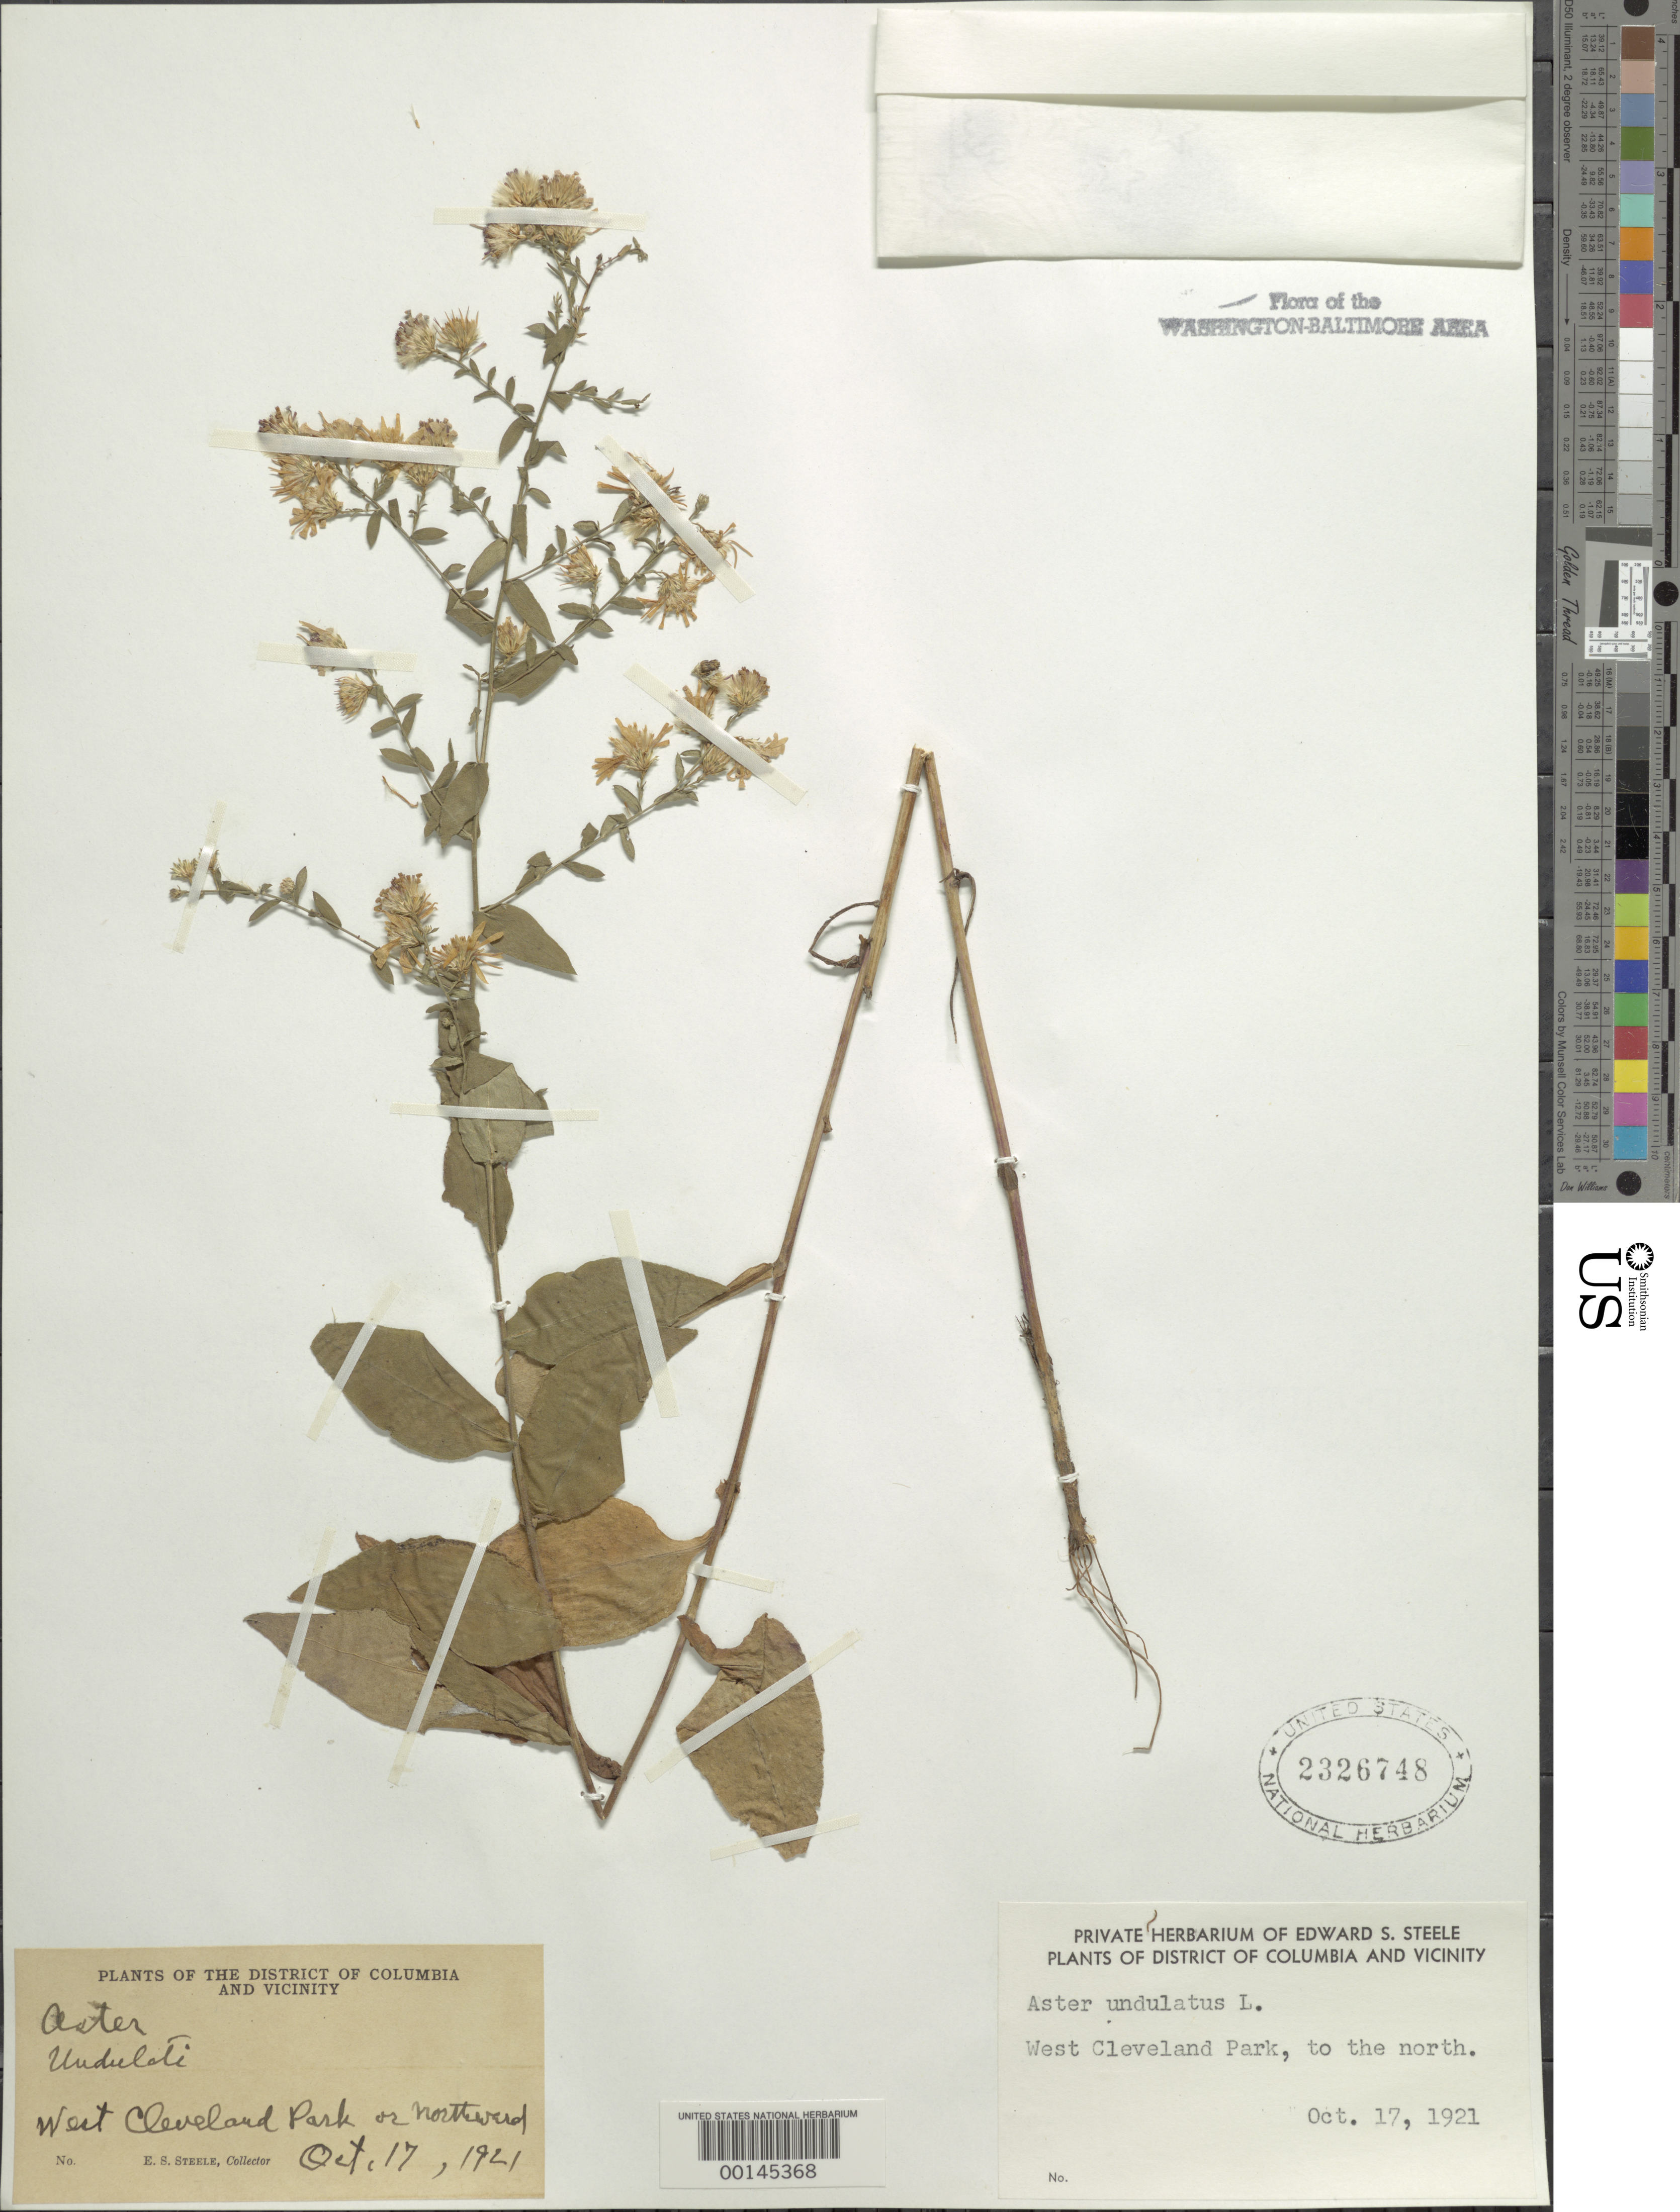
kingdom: Plantae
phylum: Tracheophyta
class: Magnoliopsida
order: Asterales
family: Asteraceae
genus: Symphyotrichum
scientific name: Symphyotrichum undulatum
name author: (L.) G.L. Nesom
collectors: E. Steele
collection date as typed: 17 Oct 1921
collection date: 1921-10-17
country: United States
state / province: District of Columbia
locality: West Cleveland Park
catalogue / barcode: US 2326748